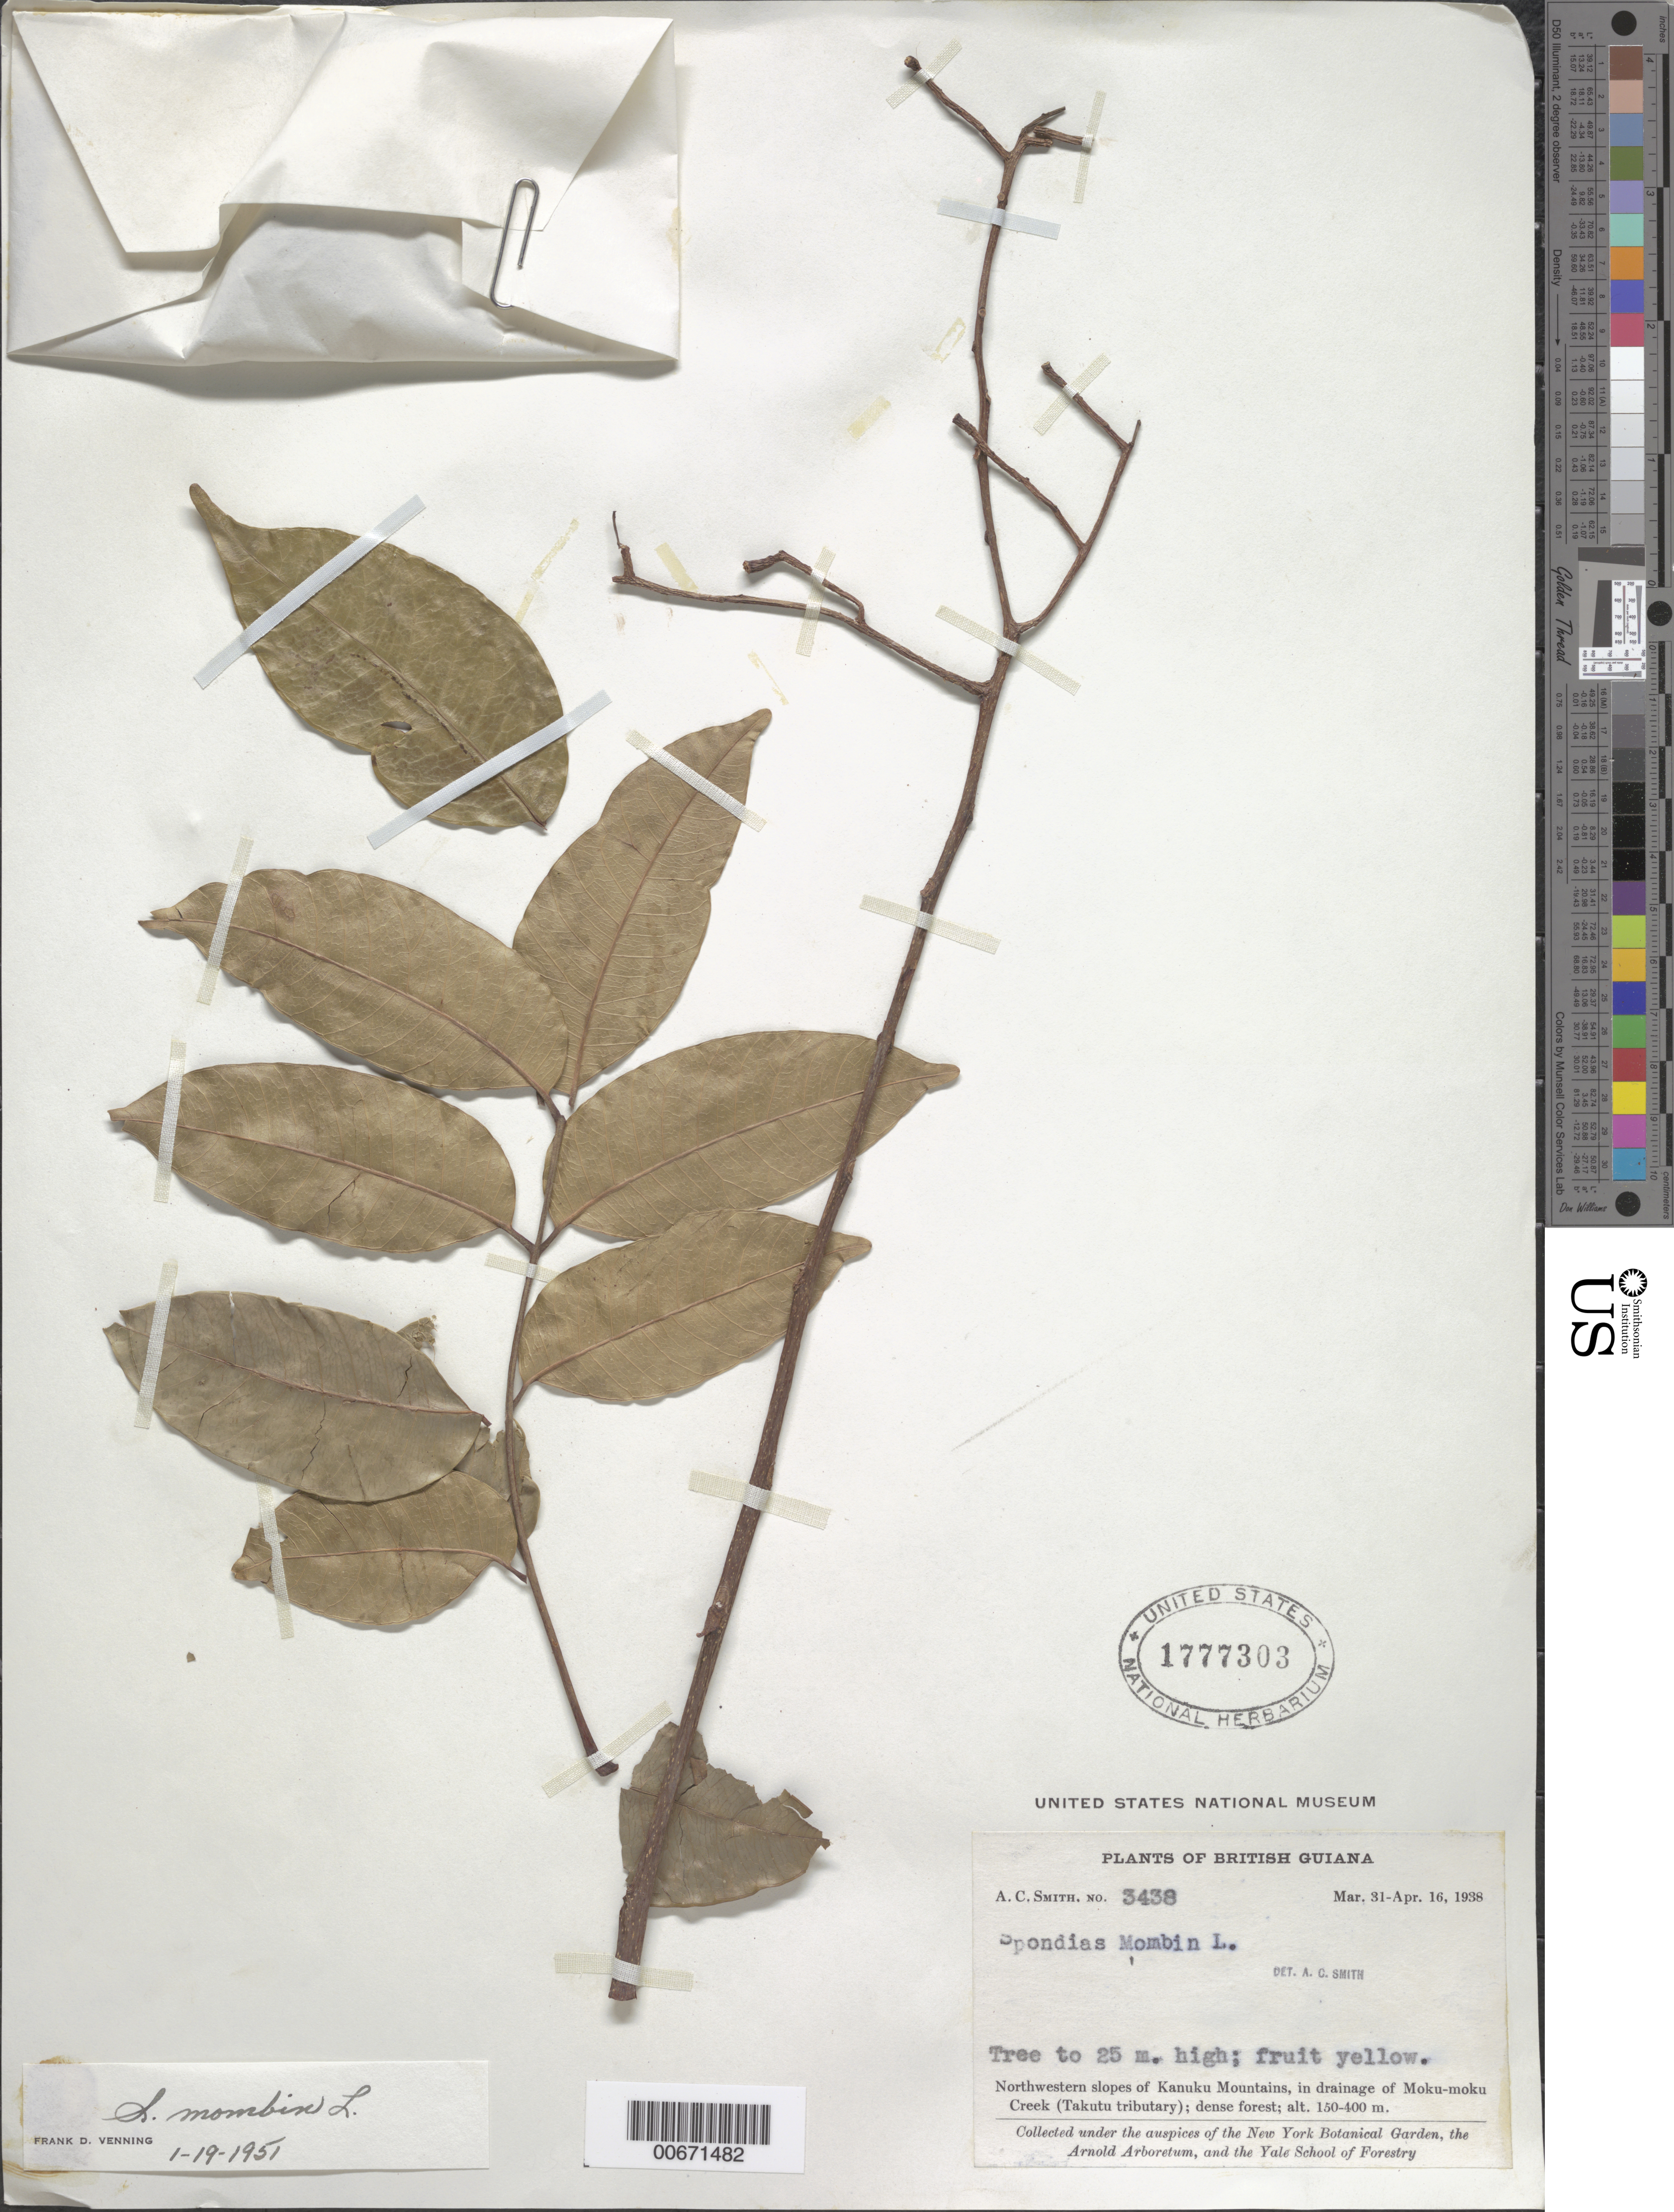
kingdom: Plantae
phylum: Tracheophyta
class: Magnoliopsida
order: Sapindales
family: Anacardiaceae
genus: Spondias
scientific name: Spondias mombin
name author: L.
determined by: Venning, F. D.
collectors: A. C. Smith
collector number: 3438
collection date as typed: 31-Mar-38 to 16-Apr-38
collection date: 1938-03-31/1938-04-16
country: Guyana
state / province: U. Takutu-U. Essequibo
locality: Kanuku Mts., NW slopes, in drainage of Moku-moku Creek (Takutu tributary)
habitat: Dense forest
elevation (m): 150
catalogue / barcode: US 1777303